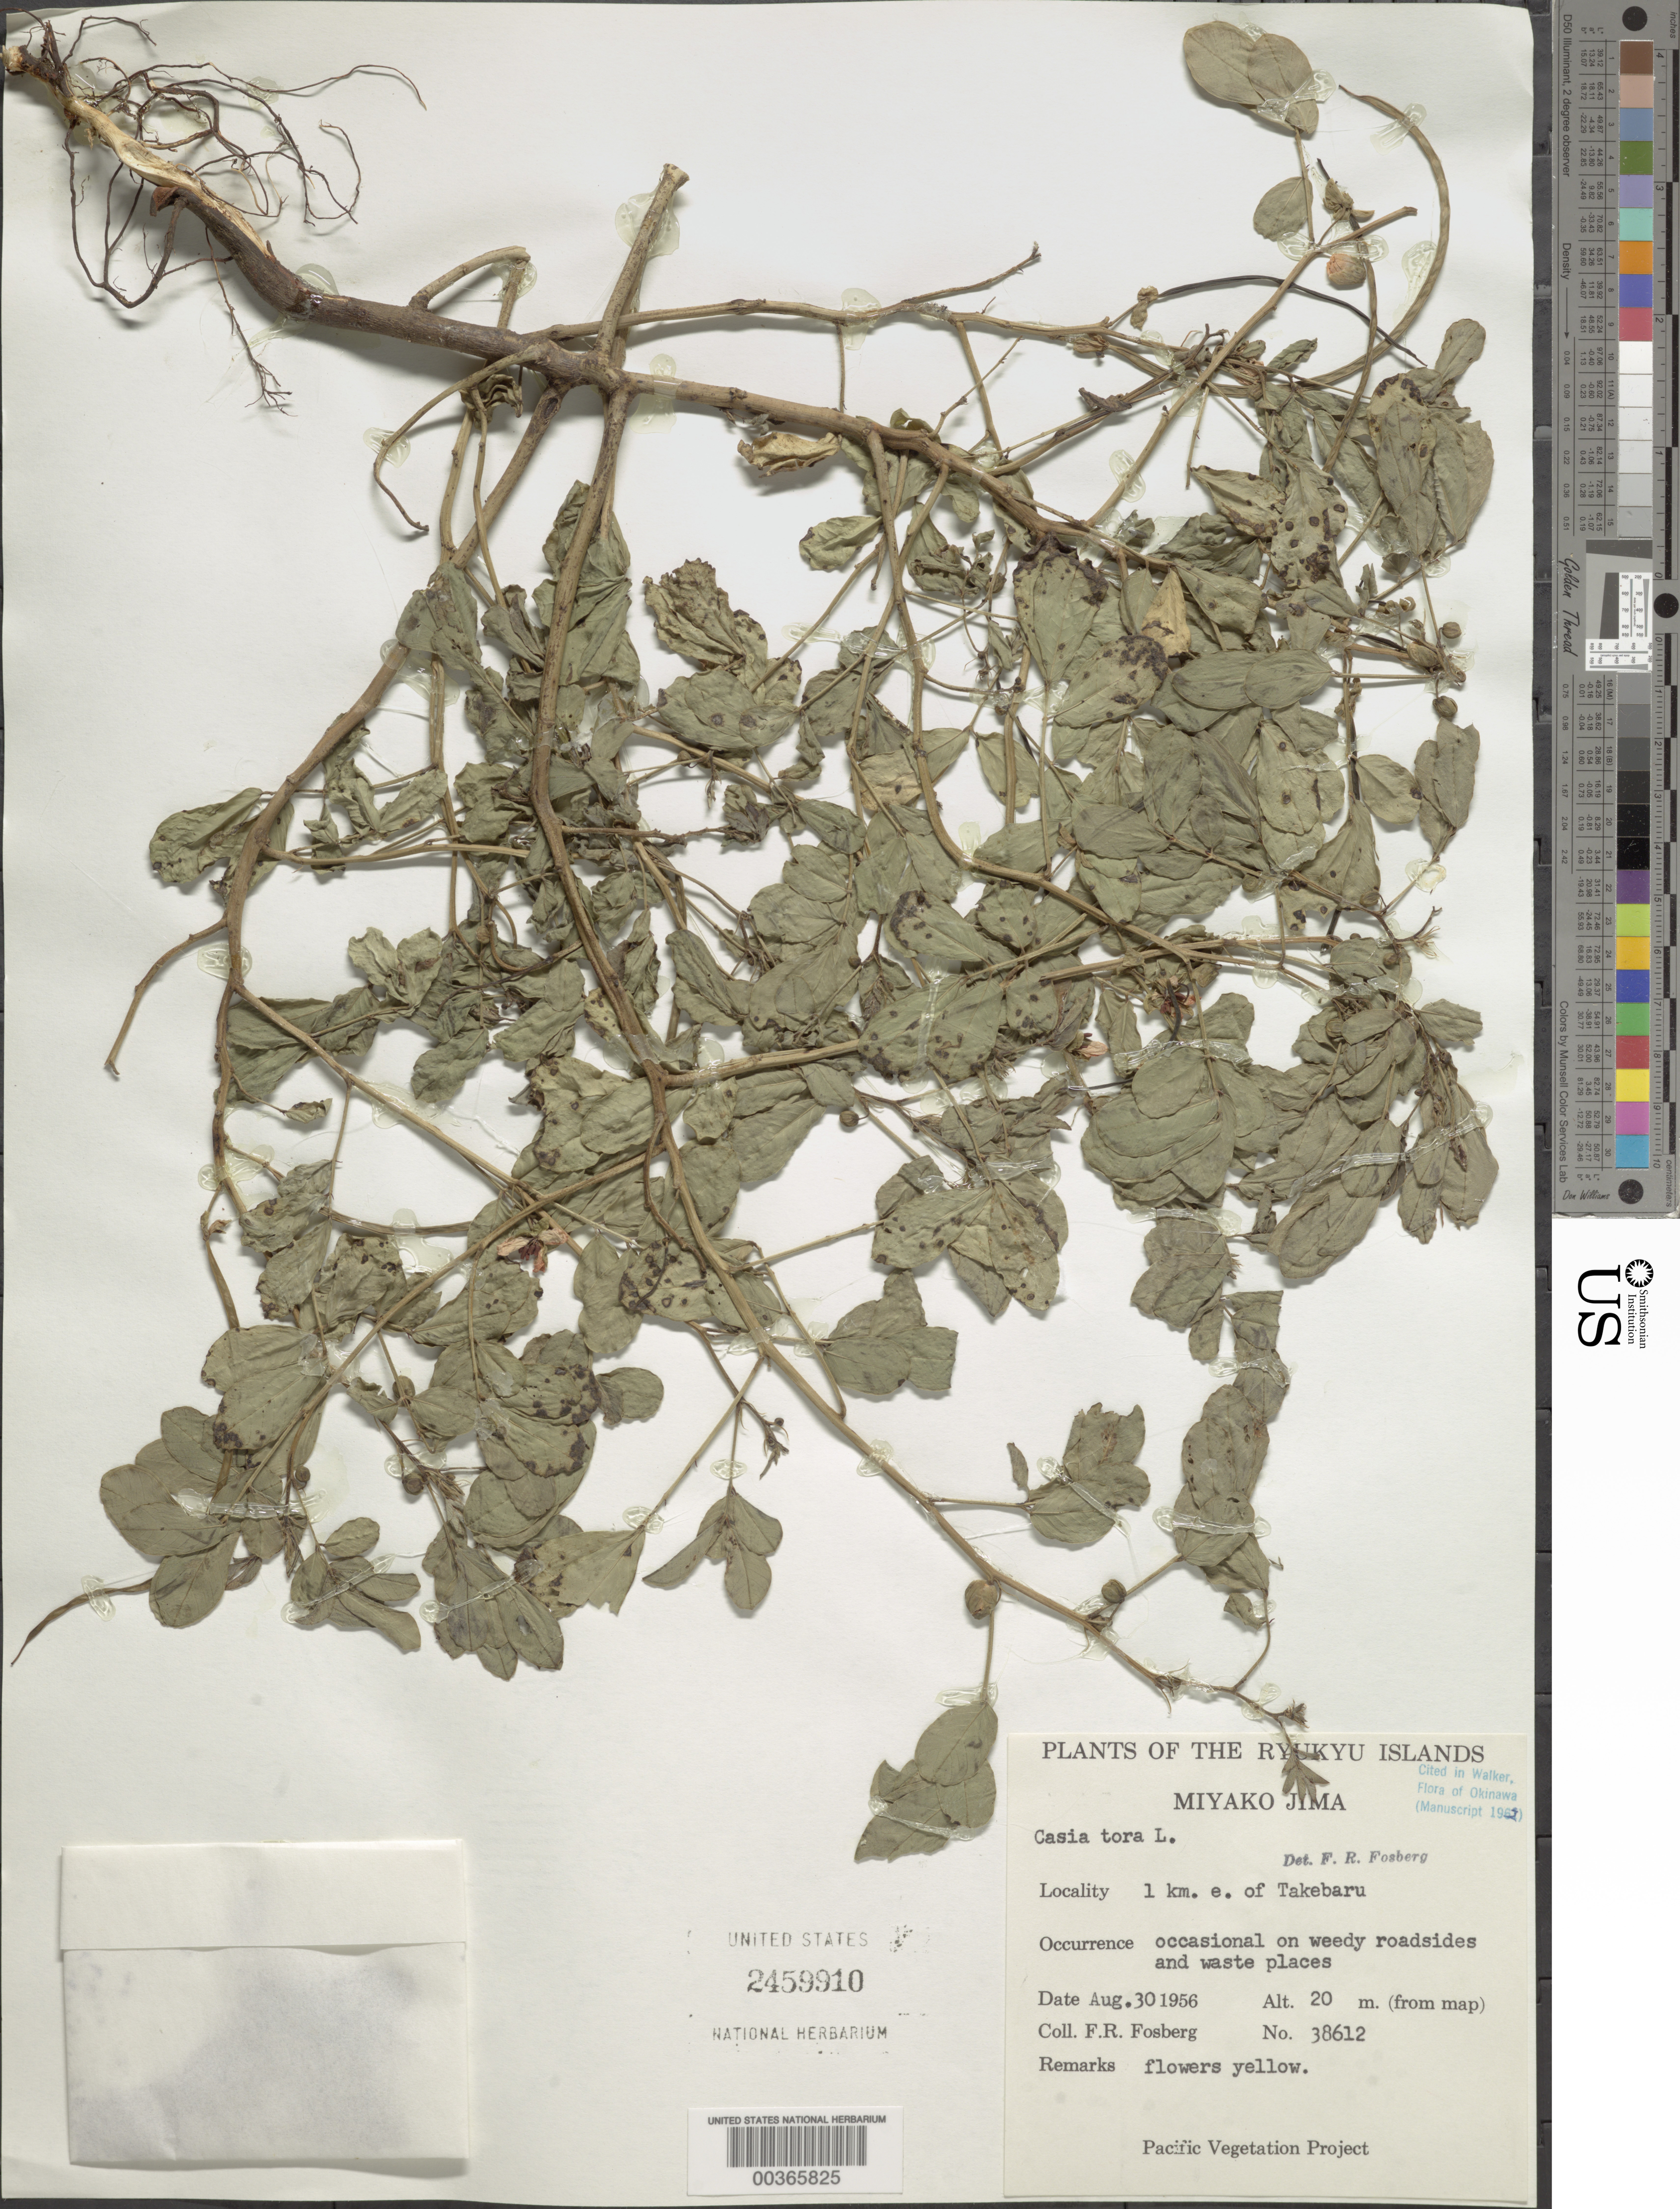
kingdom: Plantae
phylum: Tracheophyta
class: Magnoliopsida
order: Fabales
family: Fabaceae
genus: Senna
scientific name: Senna obtusifolia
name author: (L.) H.S. Irwin & Barneby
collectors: F. R. Fosberg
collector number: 38612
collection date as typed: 30 Aug 1956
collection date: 1956-08-30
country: Japan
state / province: Okinawa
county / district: Okinawa Prefecture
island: Miyako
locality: Miyako jima; 1 km e of takebaru [Sakishima Is.]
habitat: Weedy roadsides and waste places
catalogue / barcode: US 2459910